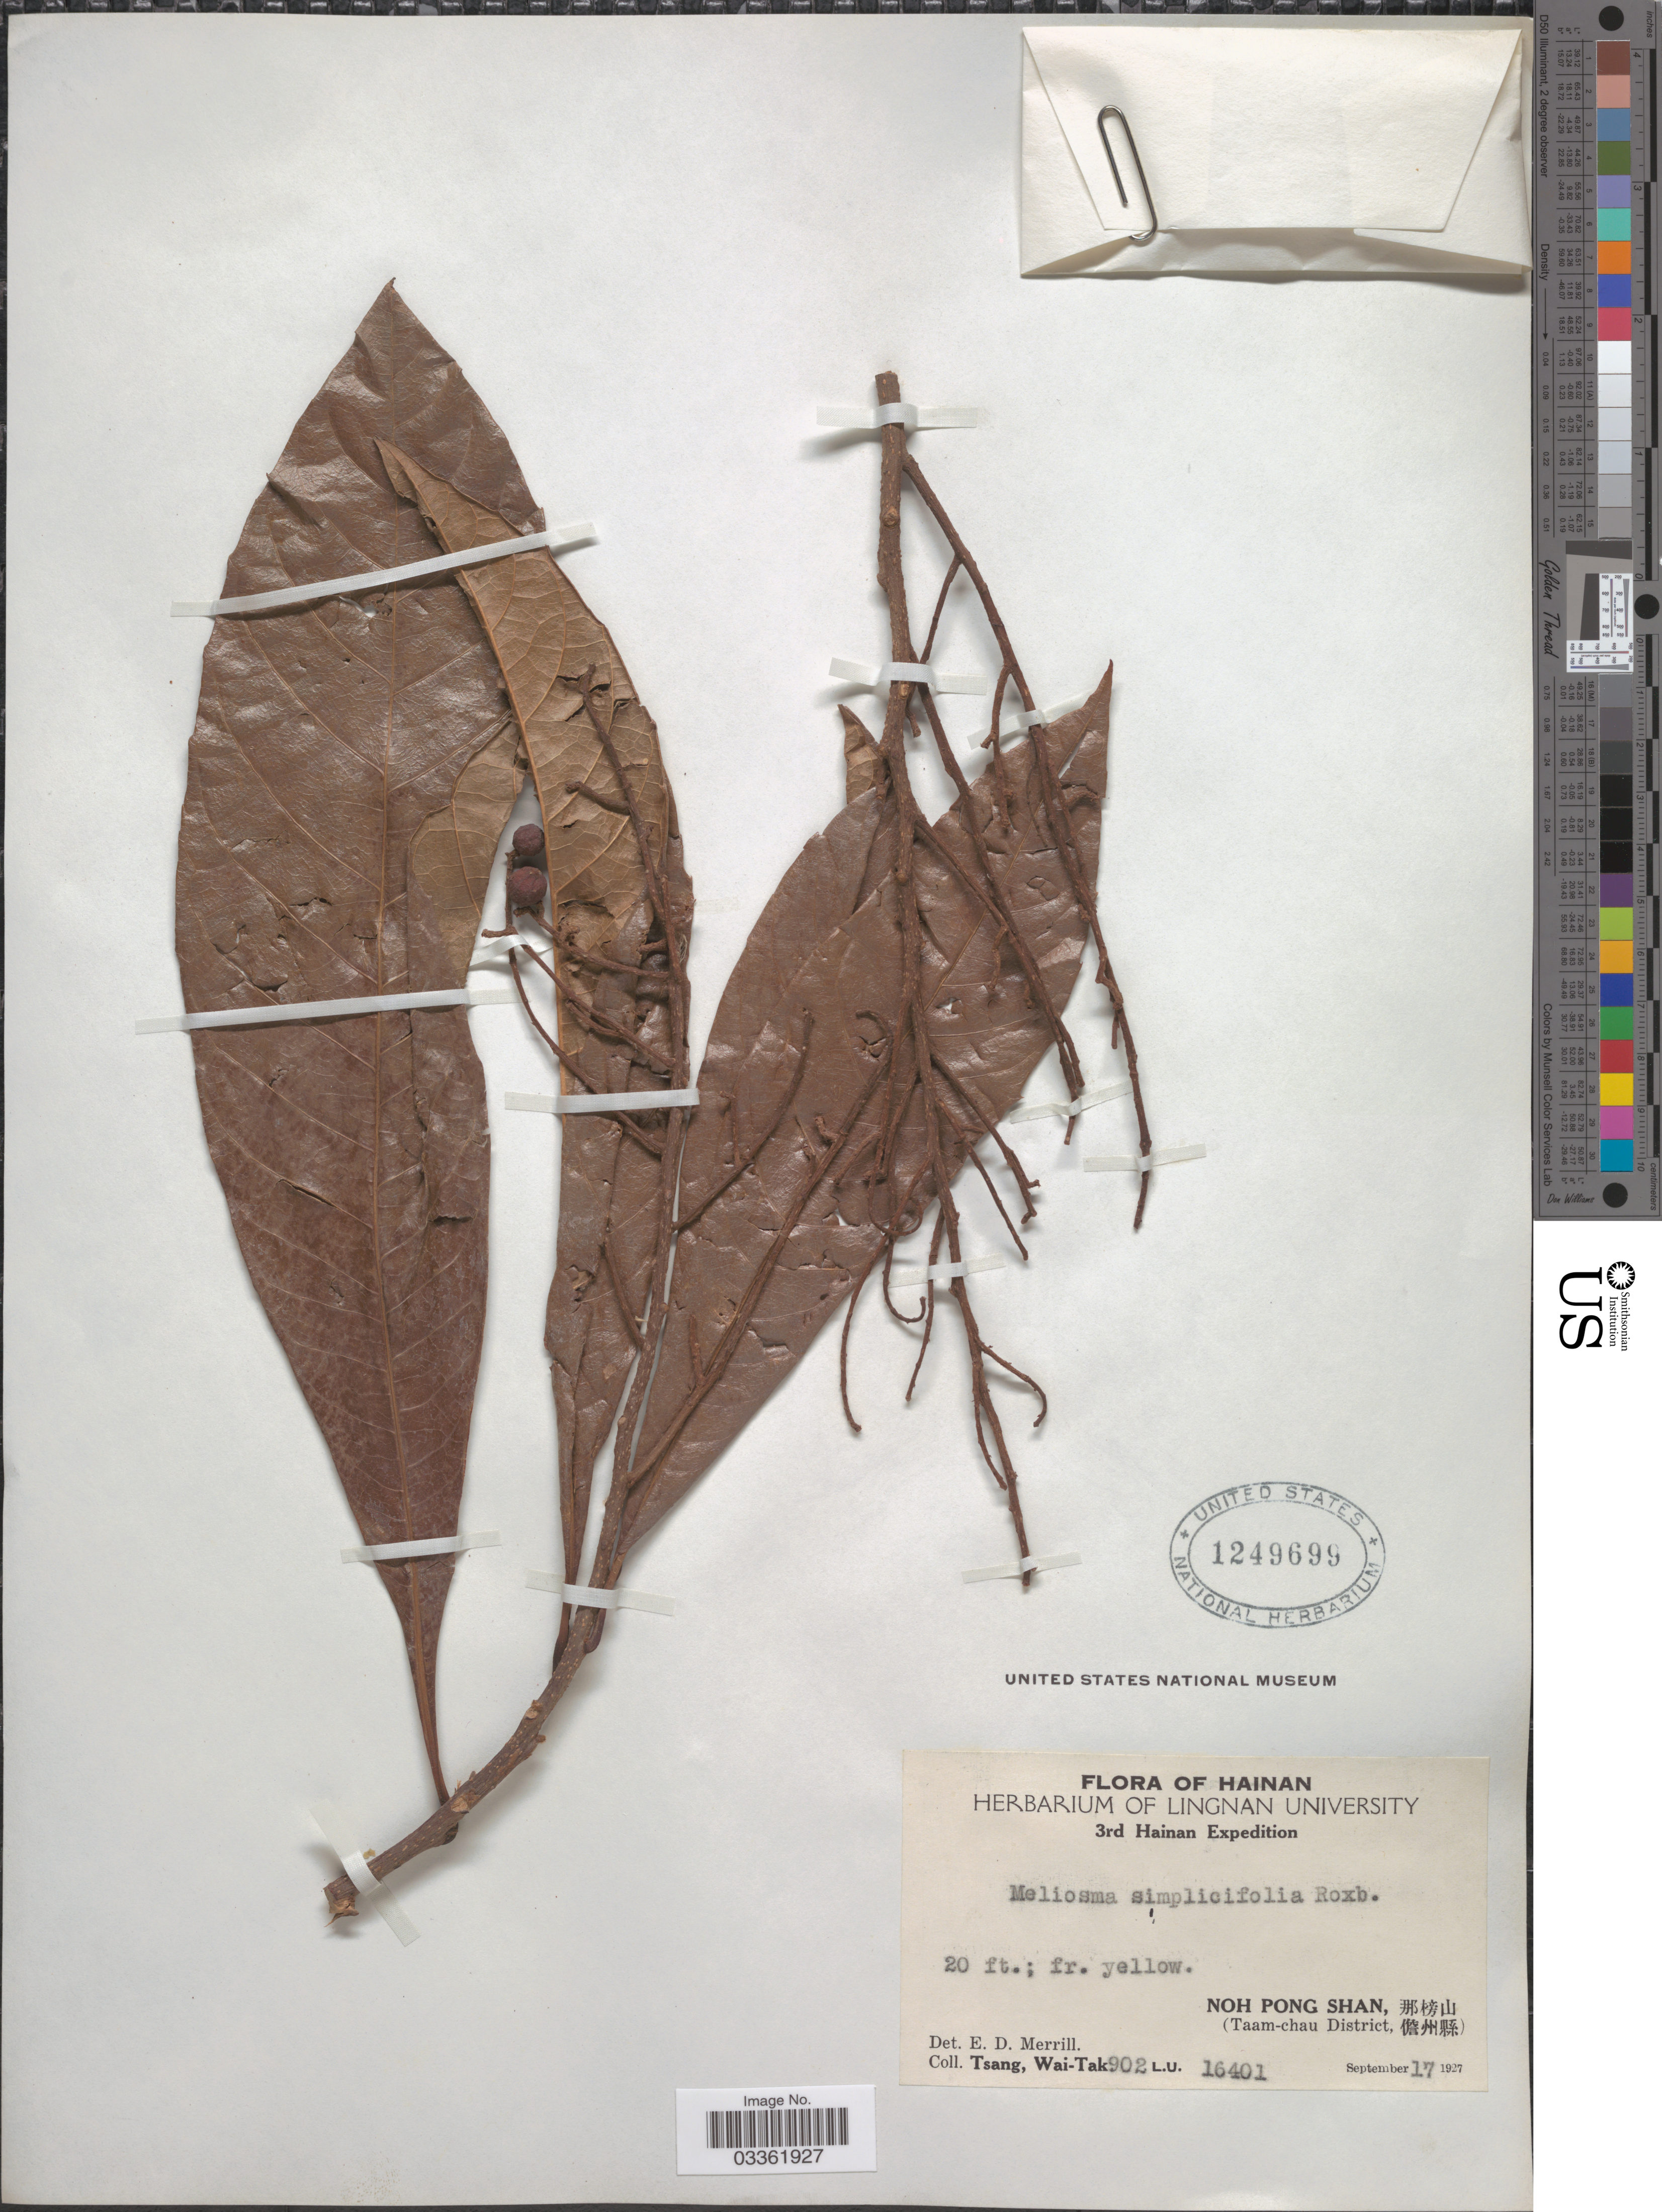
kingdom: Plantae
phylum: Tracheophyta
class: Magnoliopsida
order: Proteales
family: Sabiaceae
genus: Meliosma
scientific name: Meliosma simplicifolia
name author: (Roxb.) Walp.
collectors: W. T. Tsang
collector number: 902/L.U. 16401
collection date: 1927-09-17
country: China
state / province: Hainan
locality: Taam-chau District.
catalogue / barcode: US 1249699